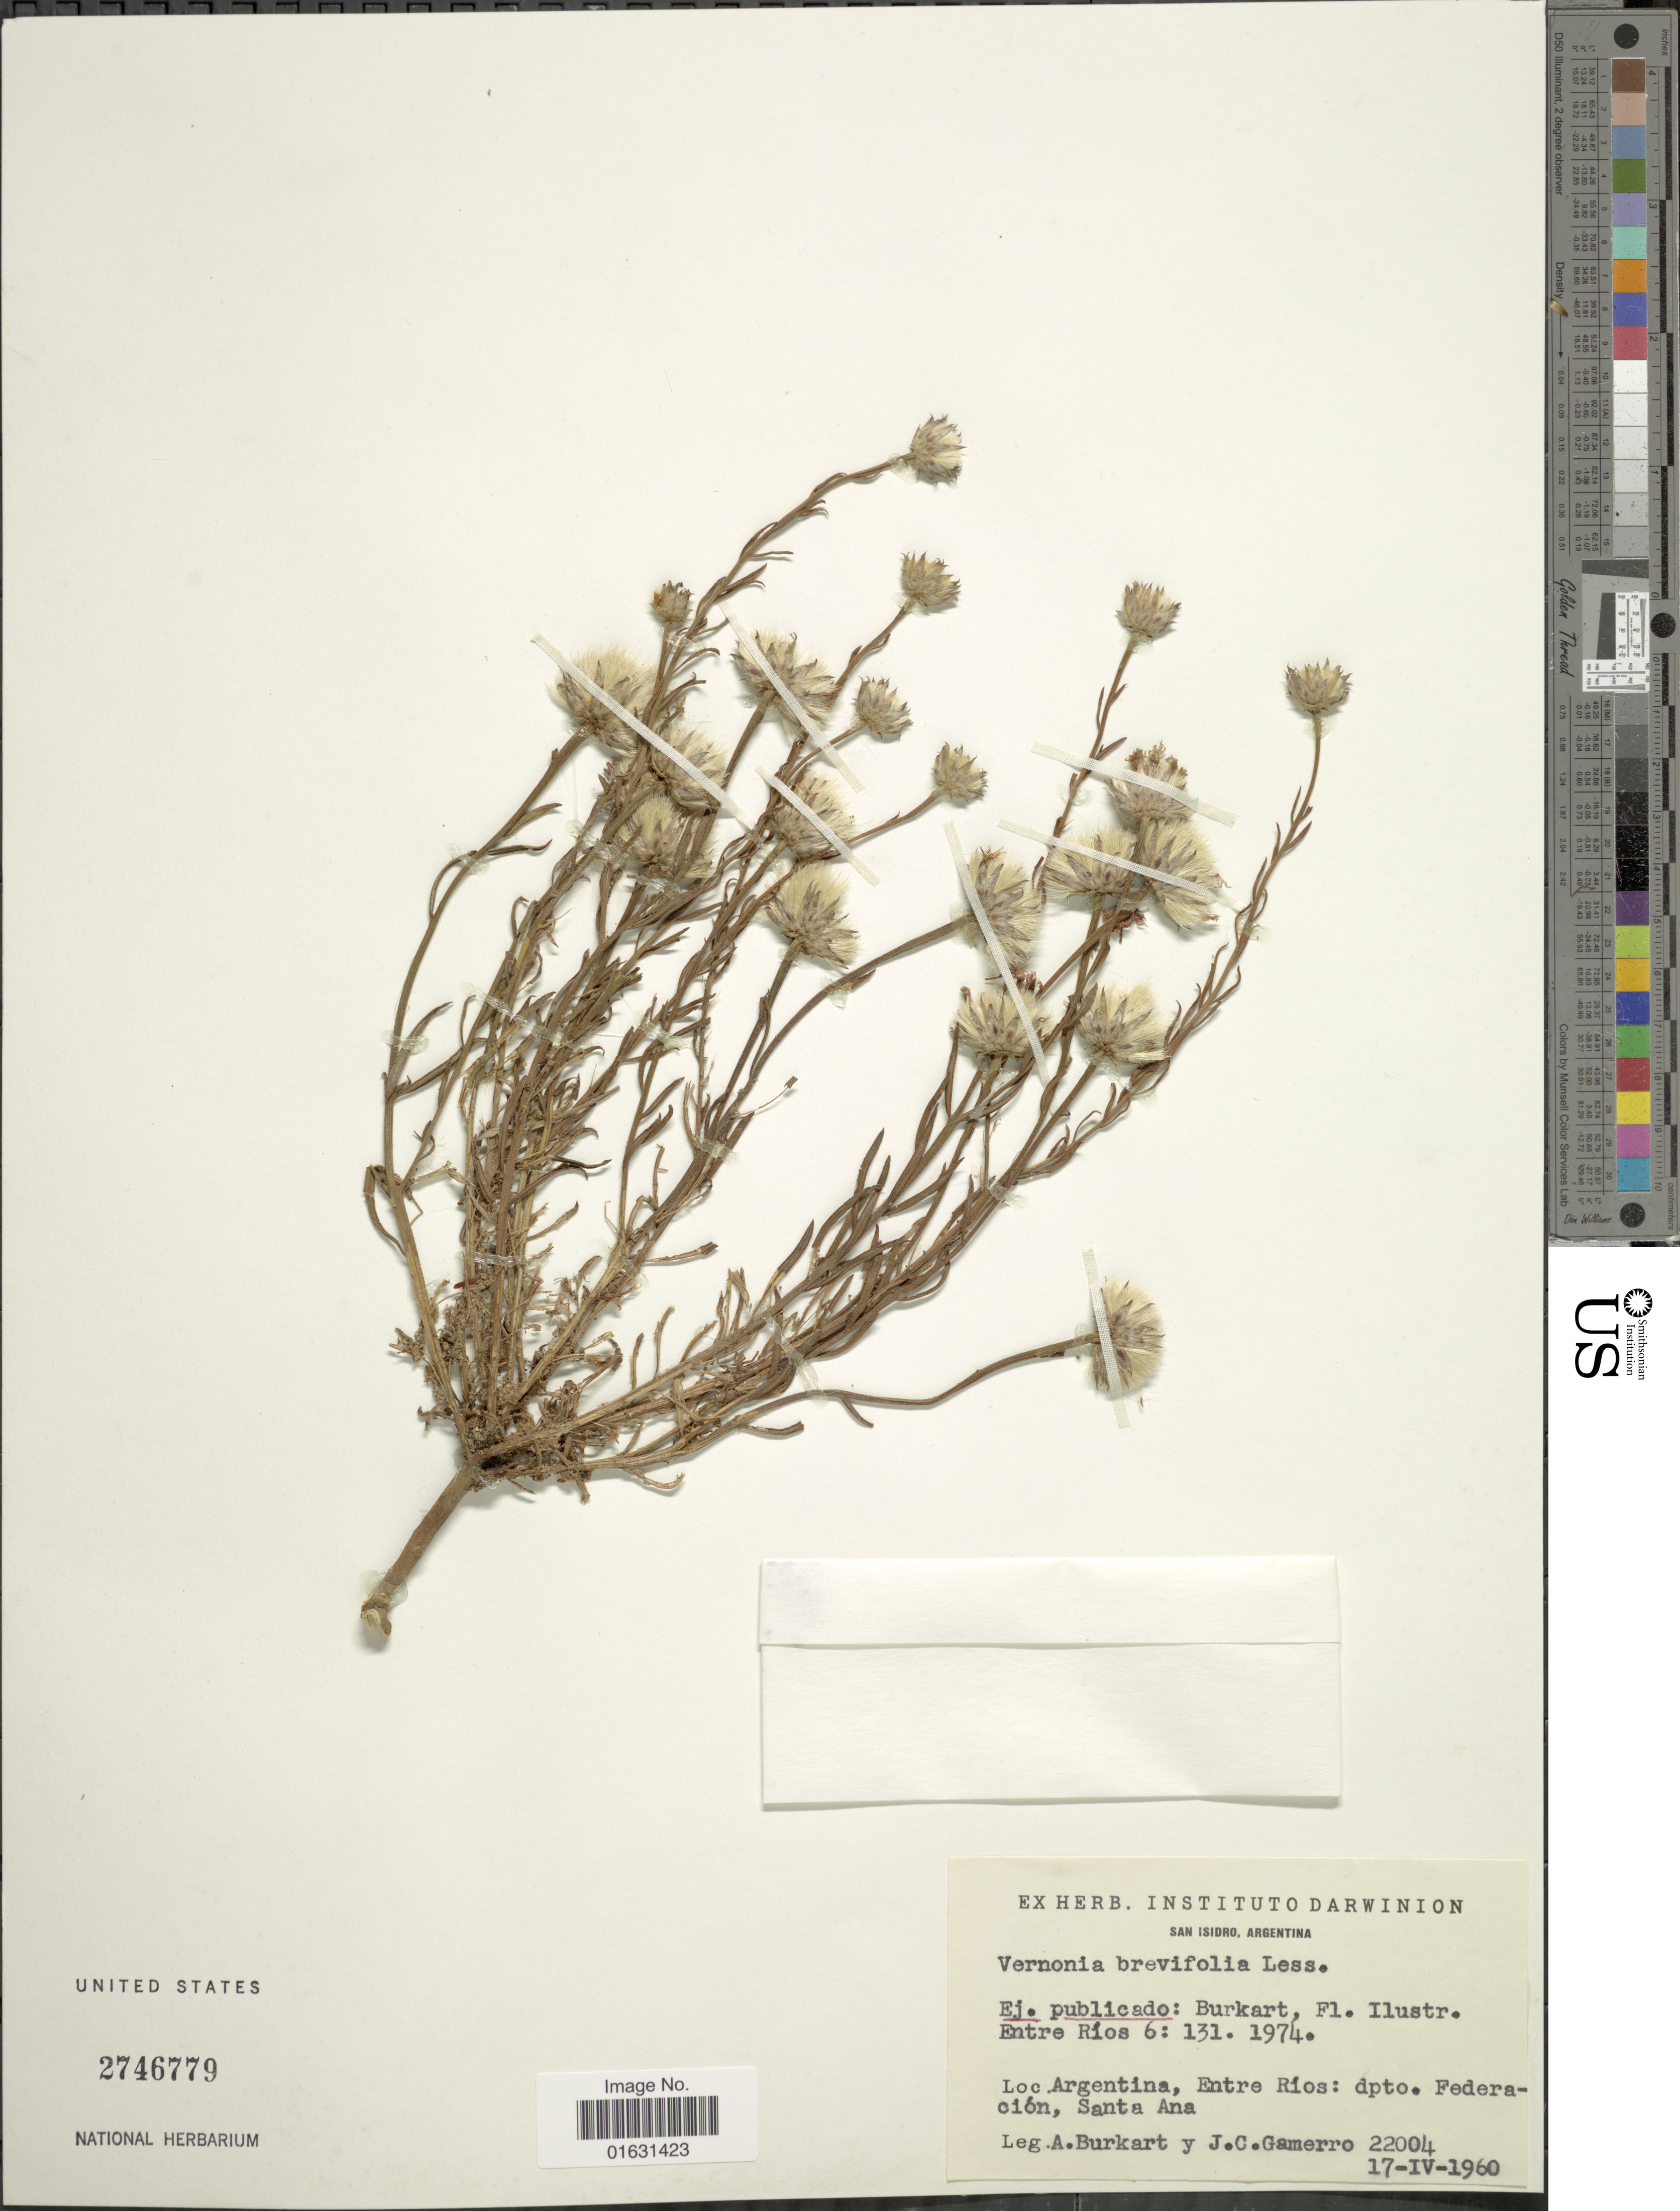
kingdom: Plantae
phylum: Tracheophyta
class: Magnoliopsida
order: Asterales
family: Asteraceae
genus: Lessingianthus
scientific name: Lessingianthus brevifolius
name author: (Less.) H. Rob.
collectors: A. E. Burkart & J. Gamerro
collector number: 22004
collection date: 1960-04-17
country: Argentina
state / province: Entre Rios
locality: Dpto. Federacion, Santa Ana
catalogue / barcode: US 2746779